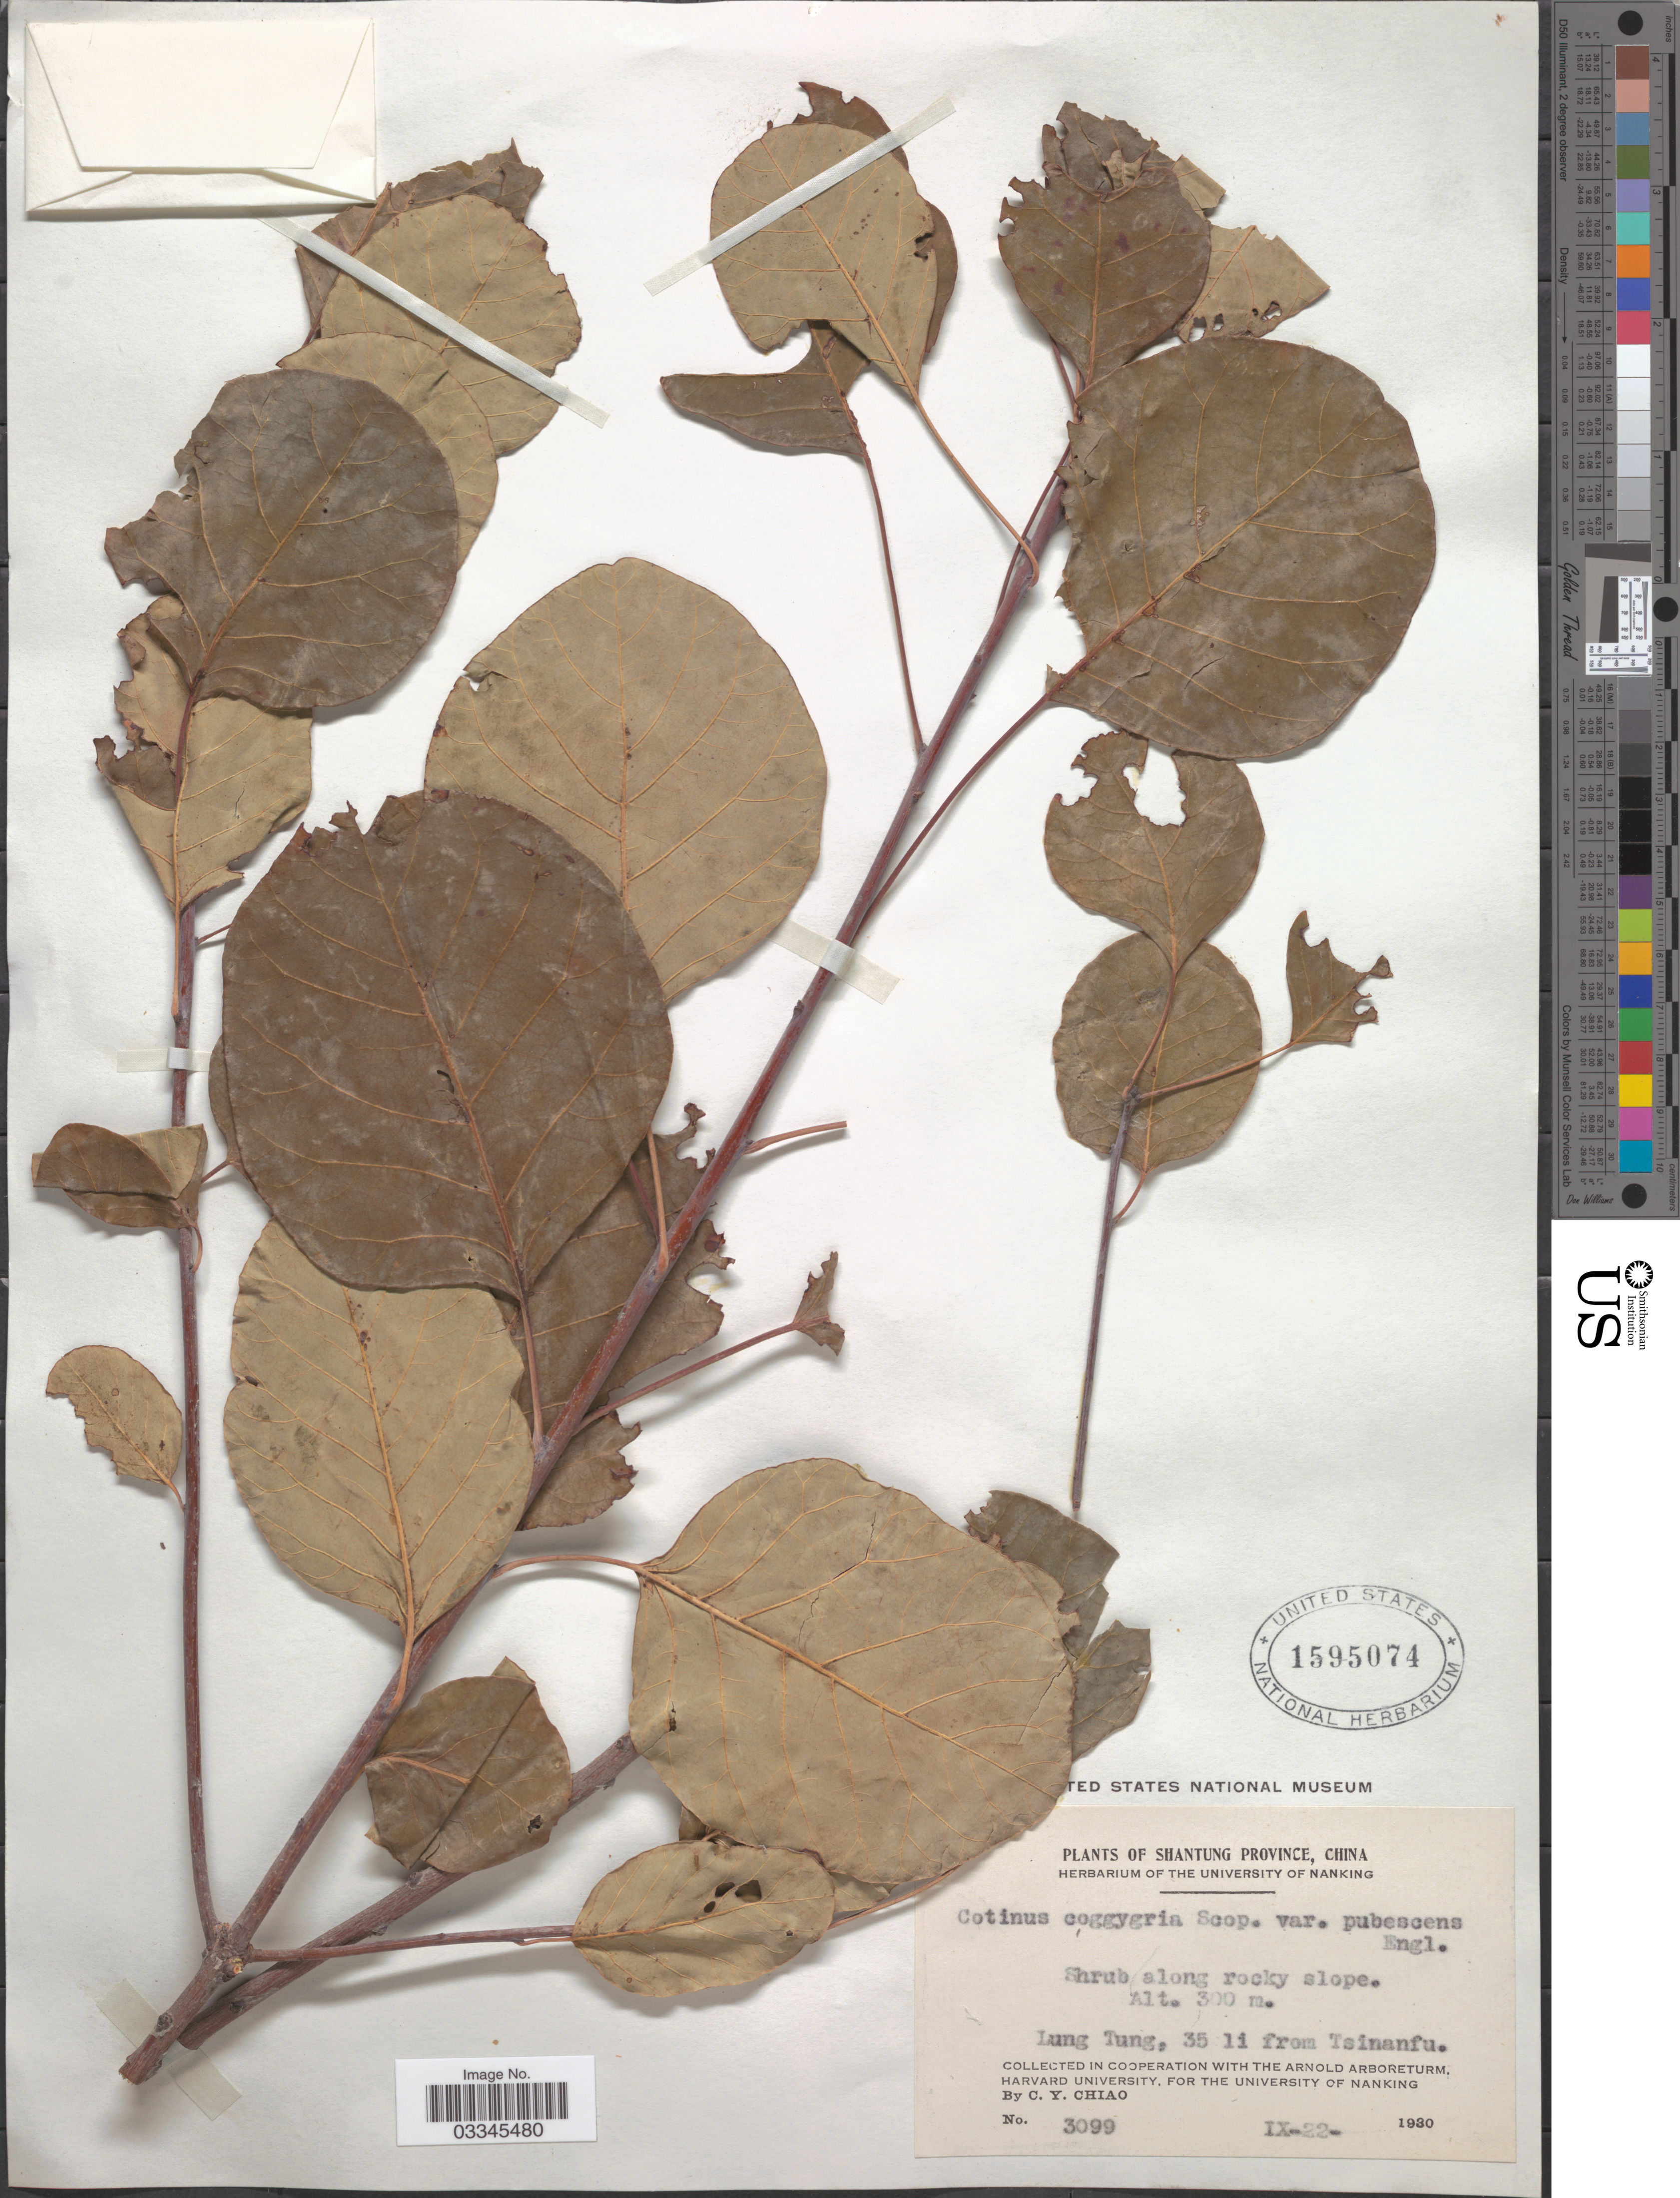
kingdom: Plantae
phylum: Tracheophyta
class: Magnoliopsida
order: Sapindales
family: Anacardiaceae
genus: Cotinus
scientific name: Cotinus coggygria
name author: Scop.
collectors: C. Y. Chiao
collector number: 3099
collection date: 1930-09-22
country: China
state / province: Shandong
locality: Shantung Province. Lung Tung, 35 li from Tsinanfu.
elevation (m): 300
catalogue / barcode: US 1595074